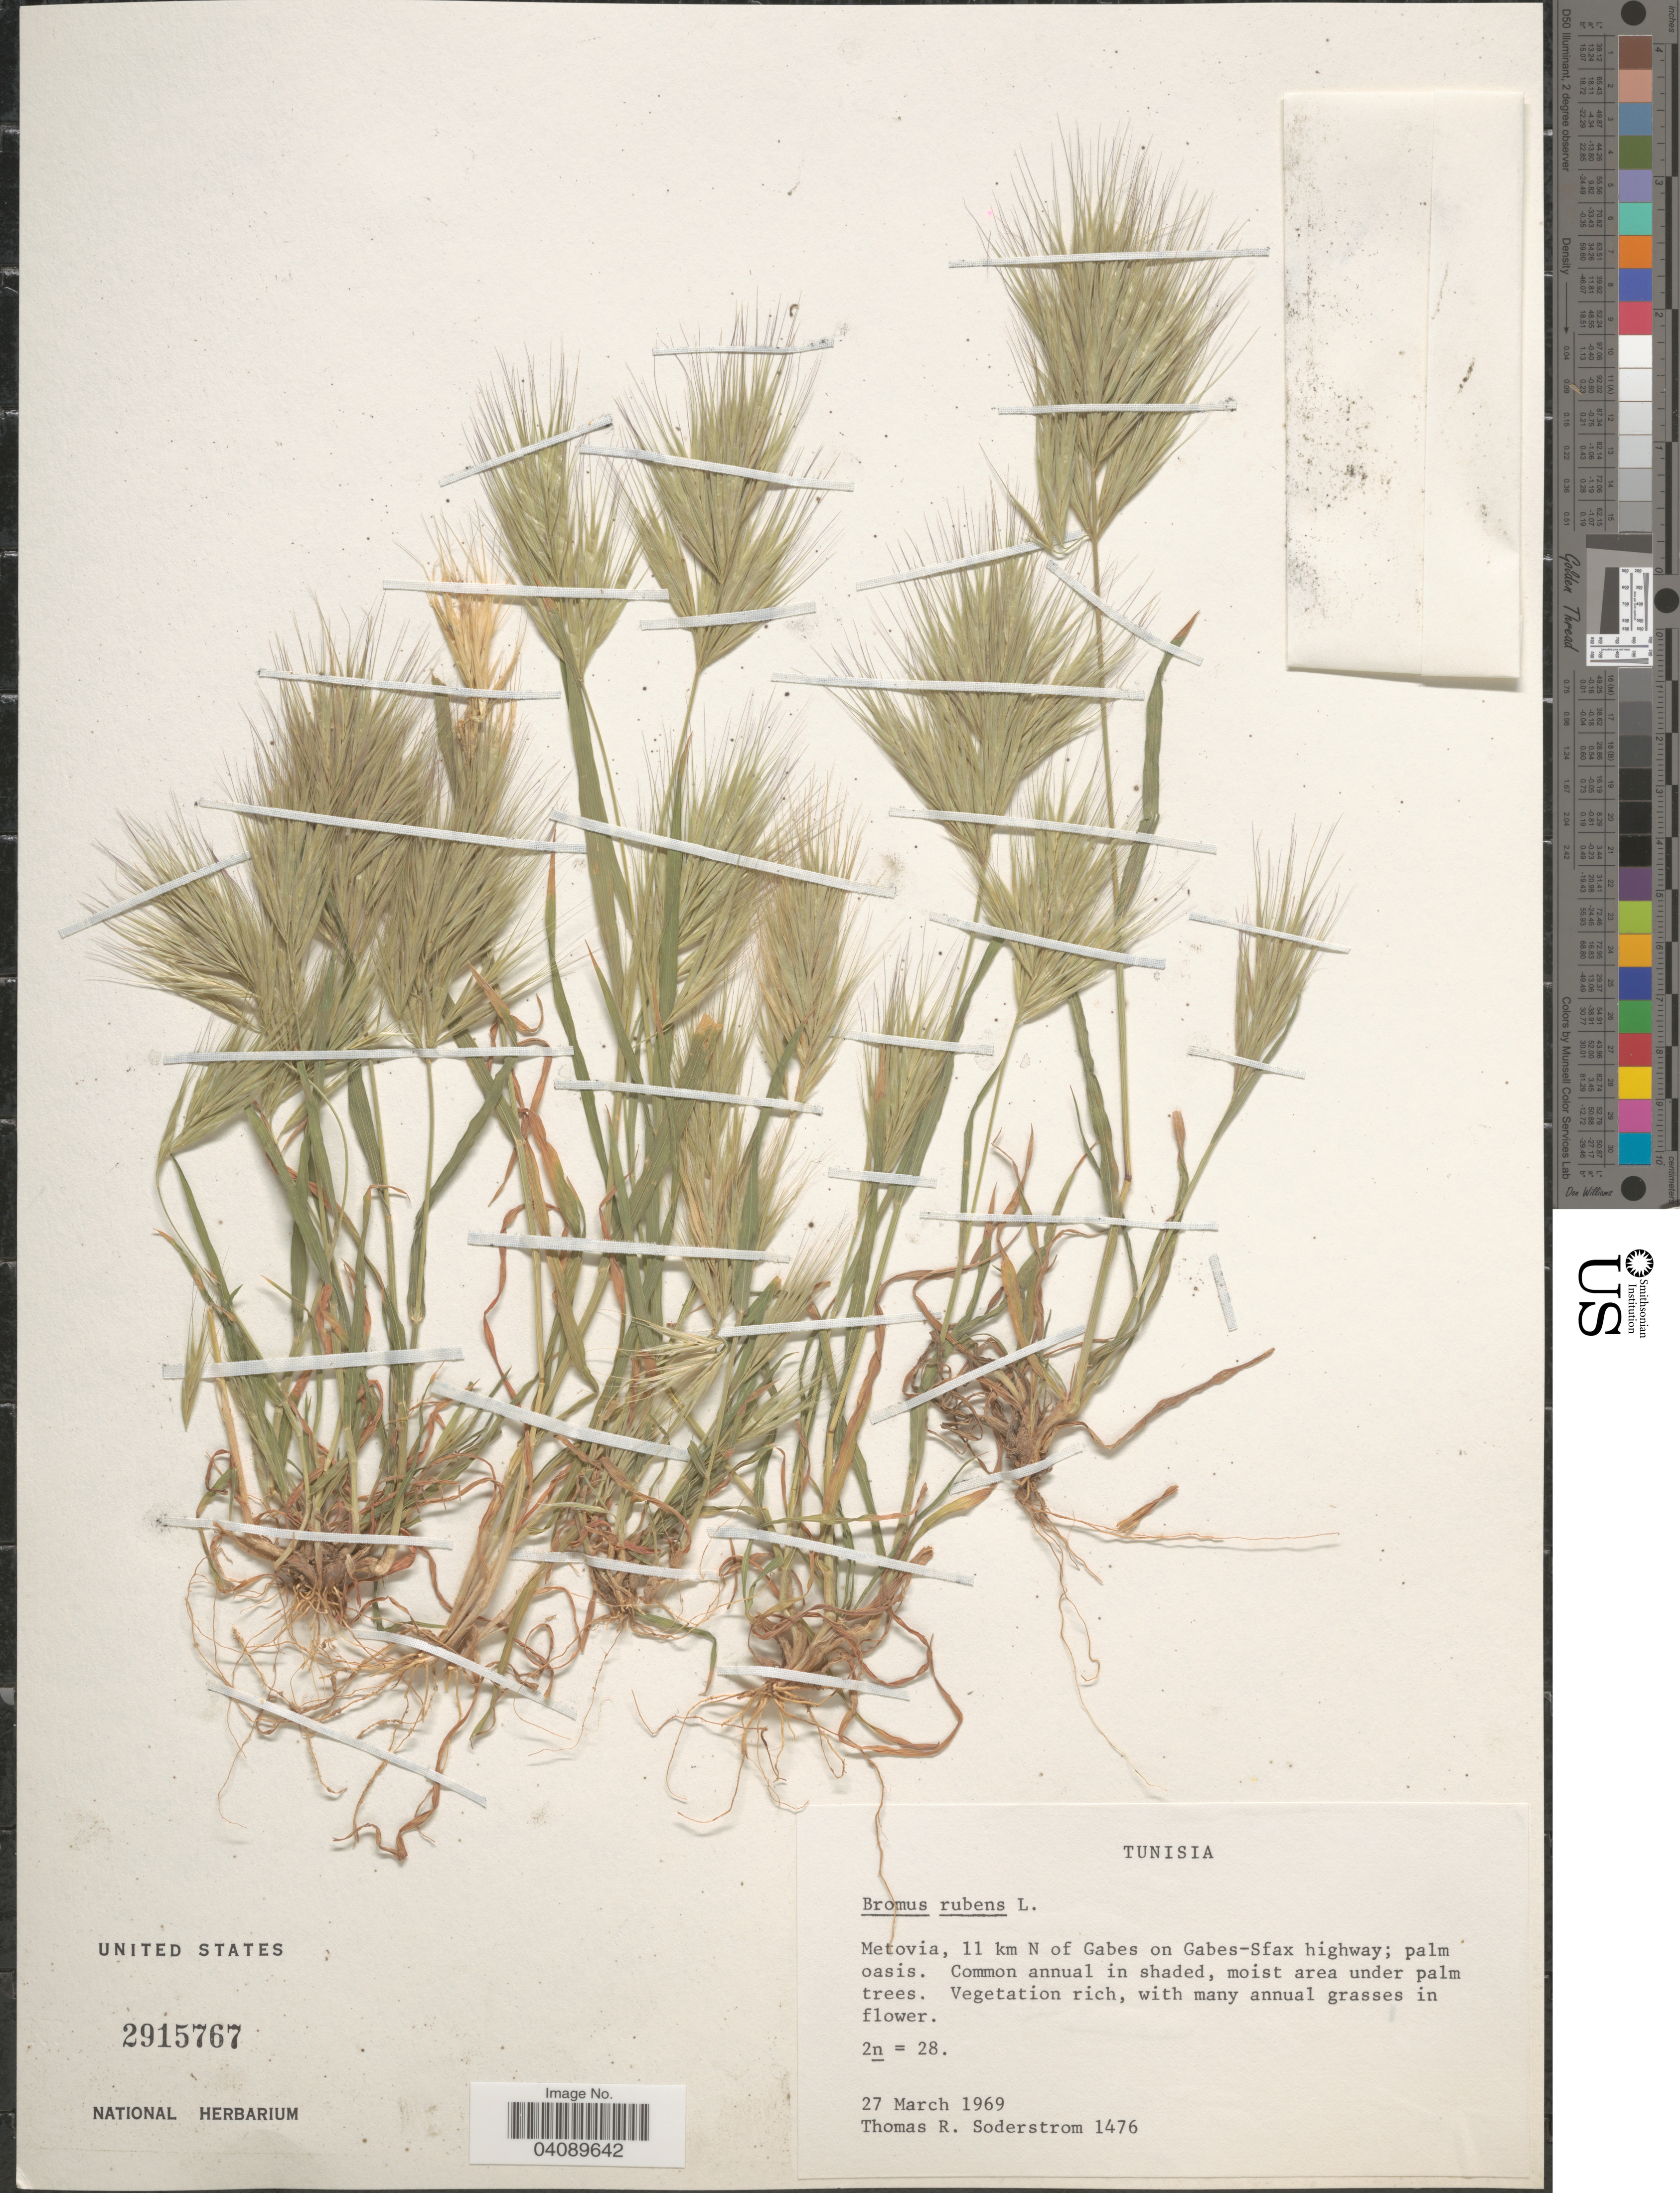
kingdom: Plantae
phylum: Tracheophyta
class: Liliopsida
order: Poales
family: Poaceae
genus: Bromus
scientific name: Bromus rubens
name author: L.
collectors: T. R. Soderstrom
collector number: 1476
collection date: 1969-03-27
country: Tunisia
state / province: Gabès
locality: Metovia, 11 km N of Gabes on Gabes-Sfax highway; palm oasis.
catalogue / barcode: US 2915767